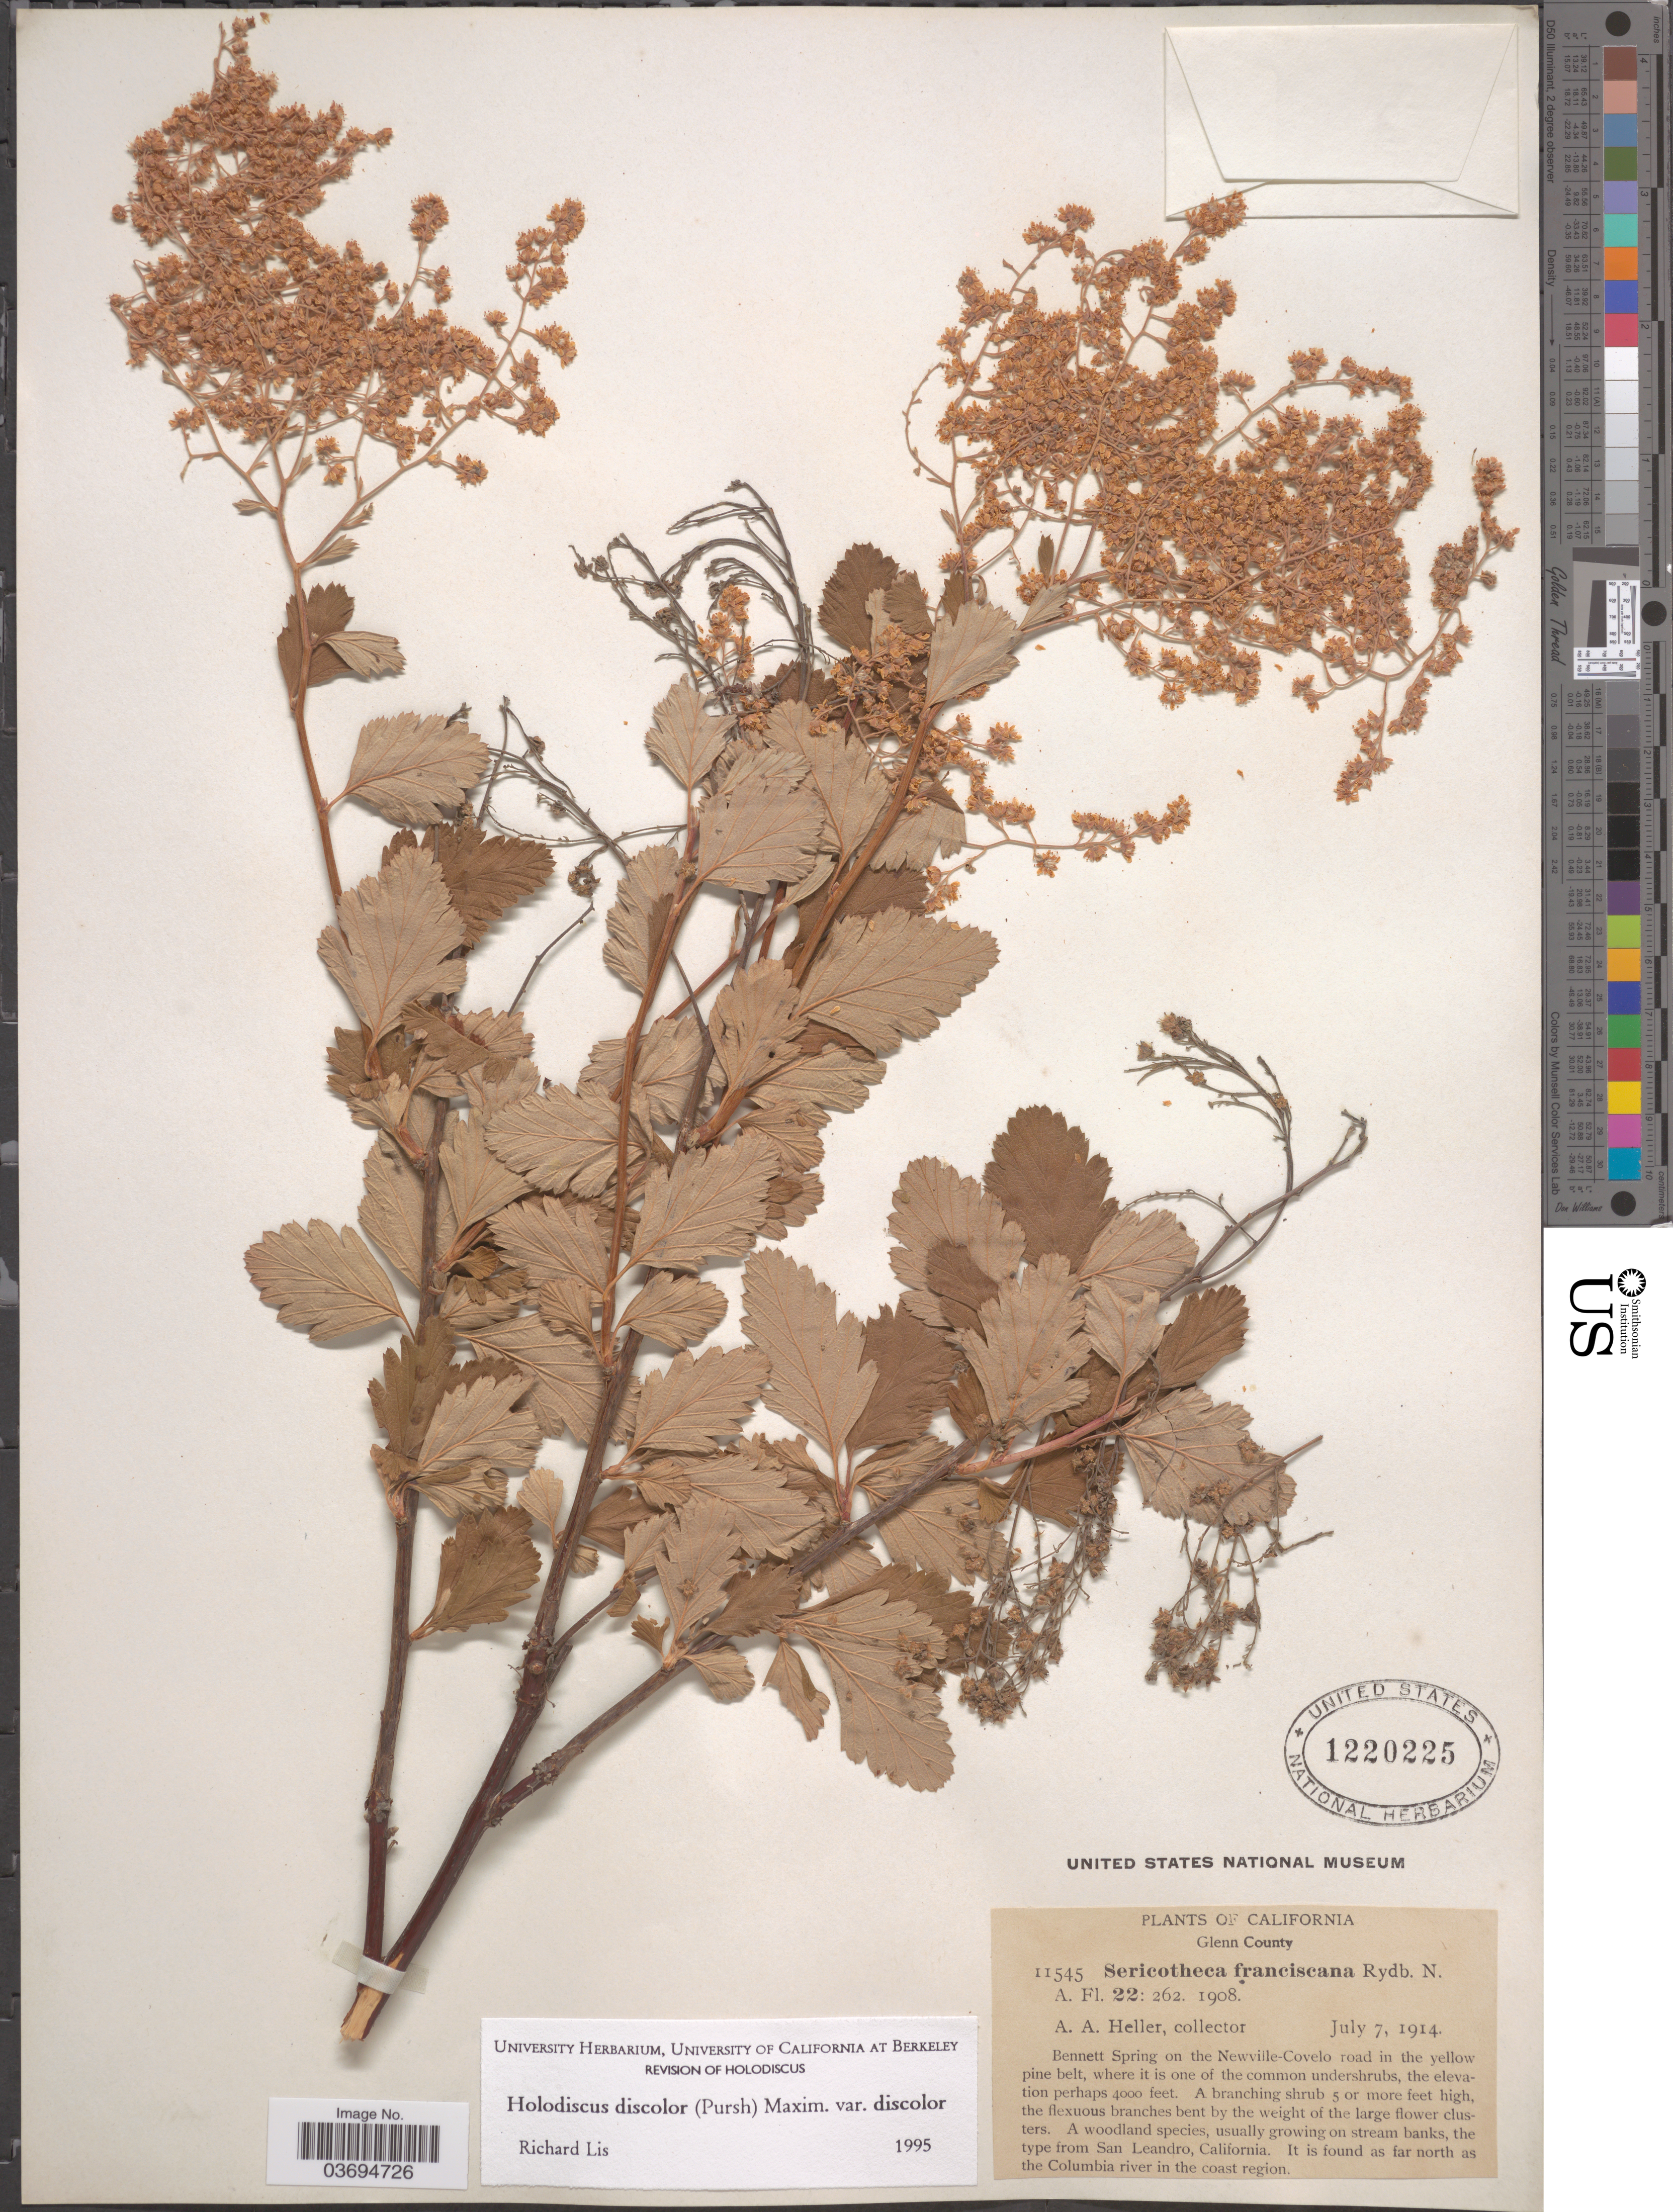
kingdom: Plantae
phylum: Tracheophyta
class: Magnoliopsida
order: Rosales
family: Rosaceae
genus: Holodiscus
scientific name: Holodiscus discolor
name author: (Pursh) Maxim.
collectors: A. A. Heller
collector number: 11545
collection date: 1914-07-07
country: United States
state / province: California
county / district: Glenn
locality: Glenn County. Bennett Spring on the Newville-Covelo road in the yellow pine belt, where it is one of the common undershrubs. A woodland species, usually growing on stream banks, the type from San Leandro. It is found as far north as the Columbia river in the coast region.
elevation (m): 1219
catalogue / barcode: US 1220225